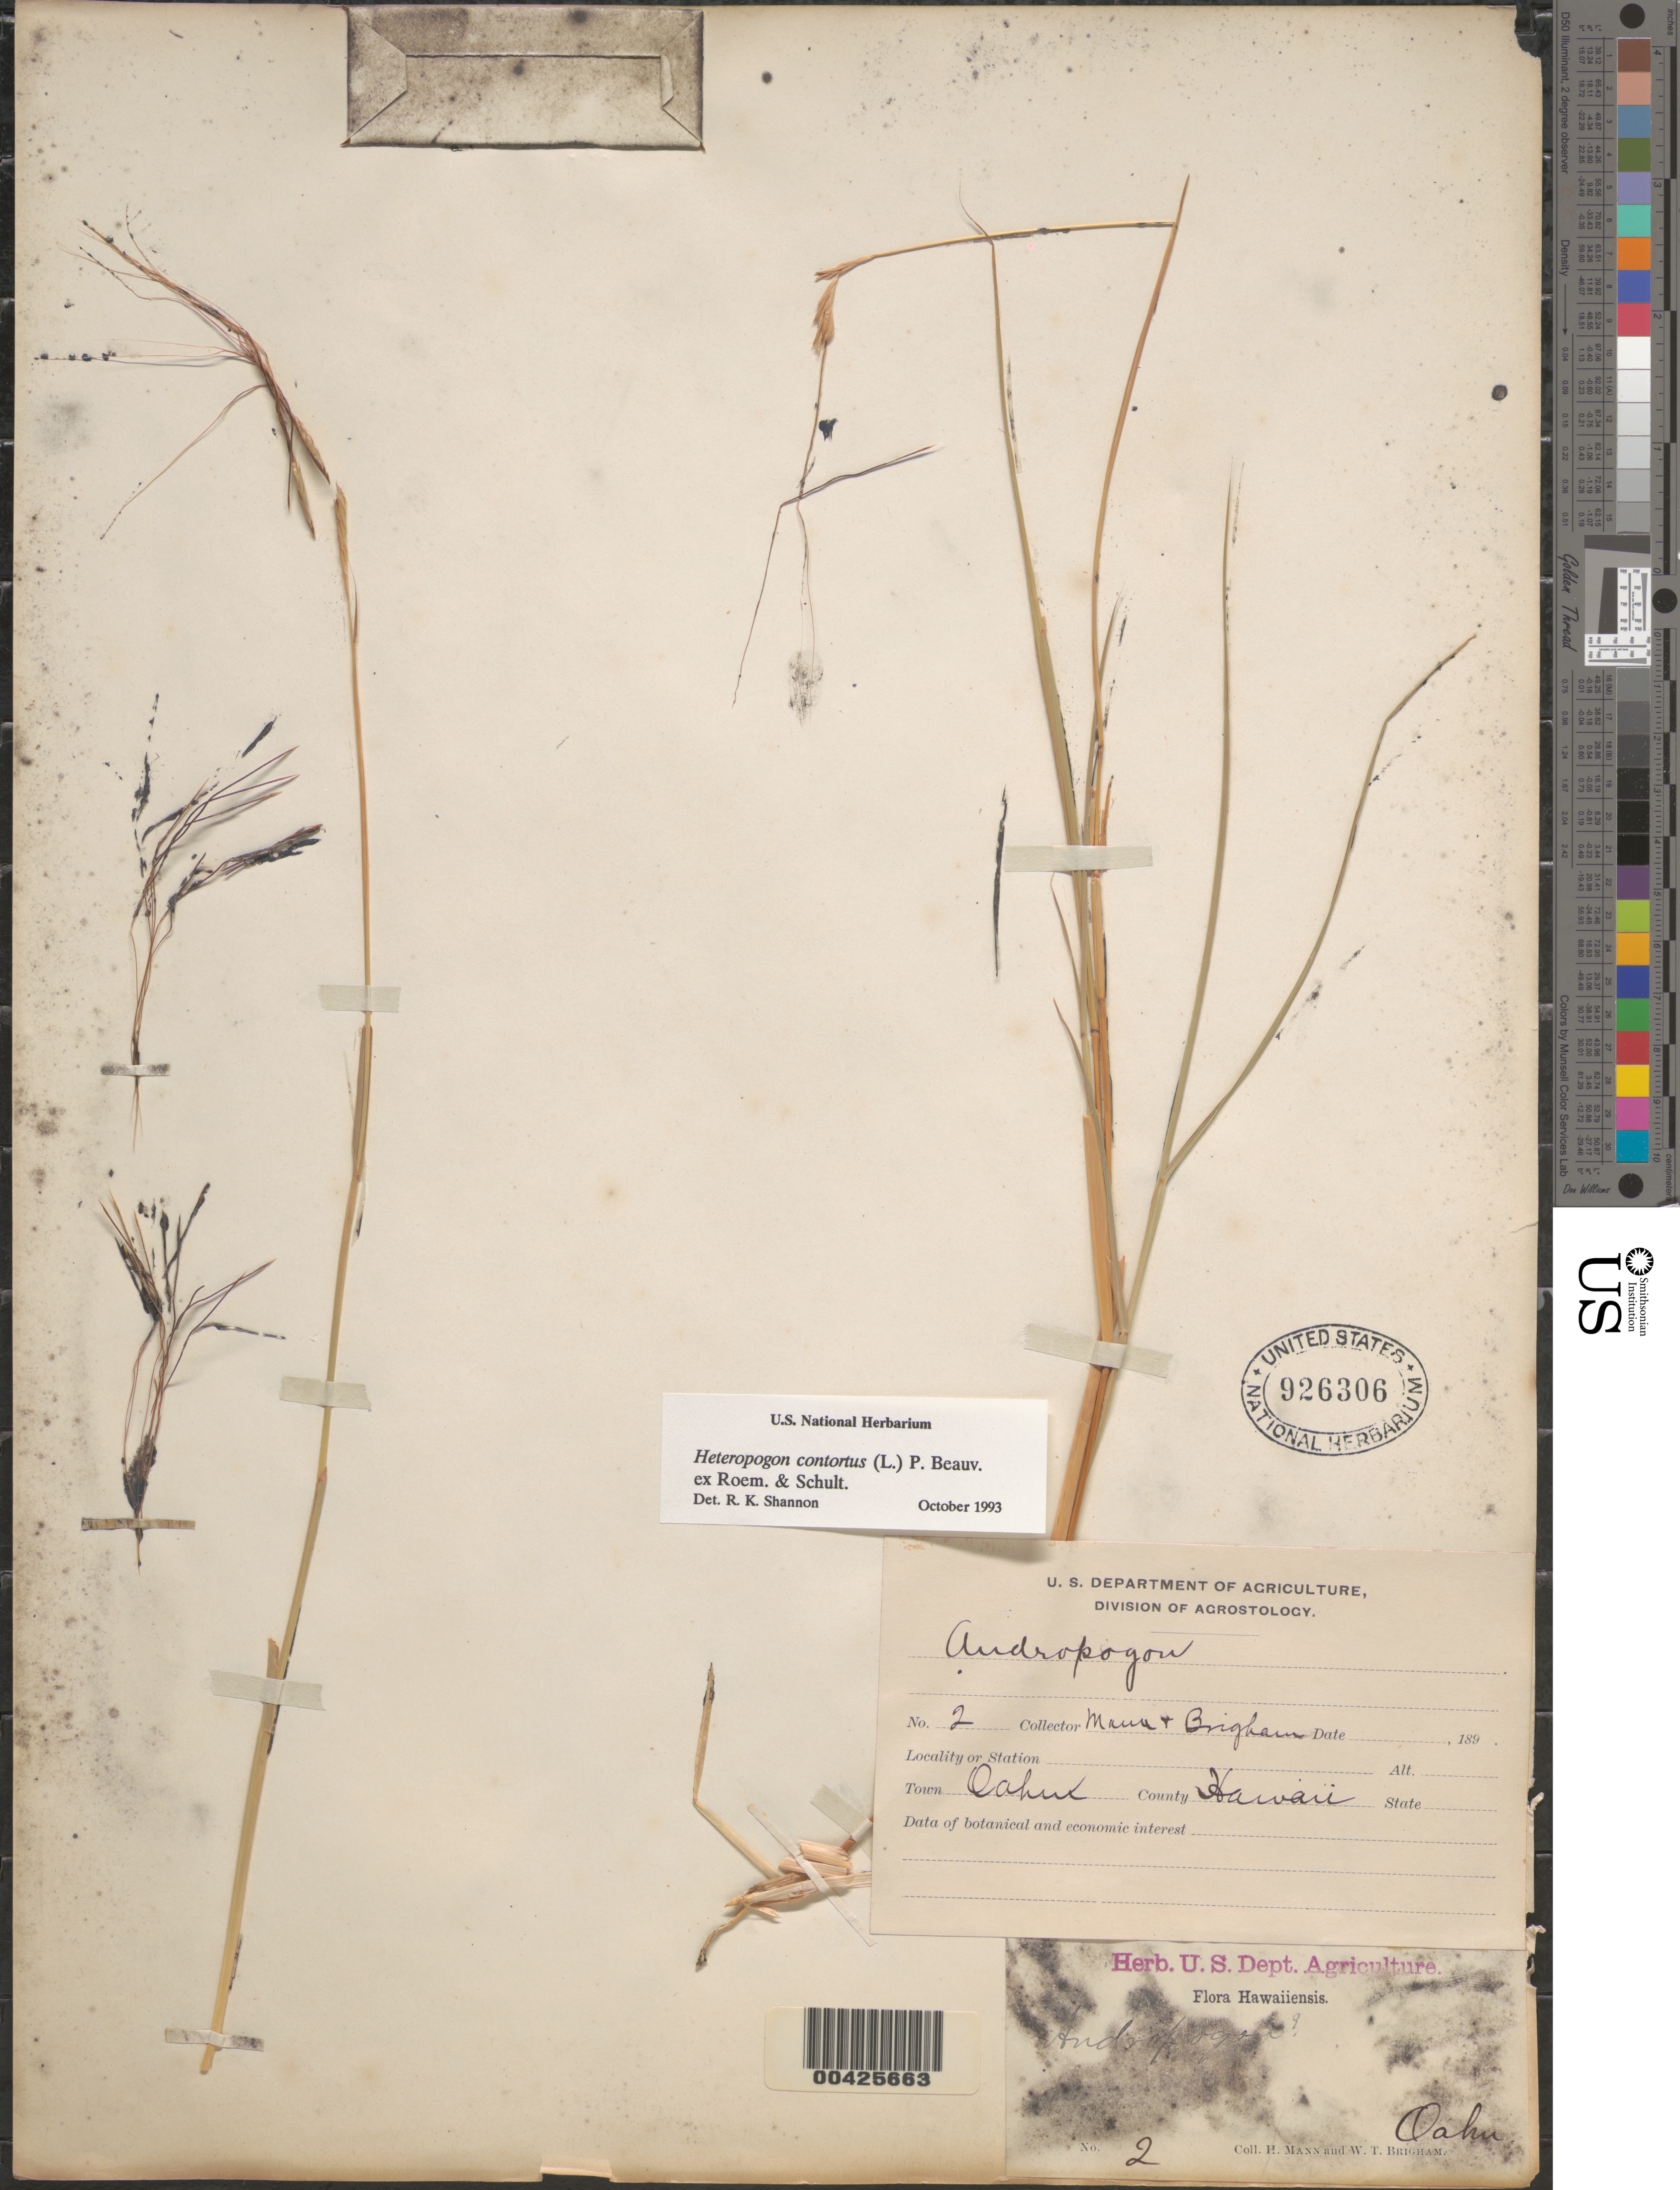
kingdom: Plantae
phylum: Tracheophyta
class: Liliopsida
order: Poales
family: Poaceae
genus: Heteropogon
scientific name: Heteropogon contortus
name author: (L.) P. Beauv. ex Roem. & Schult.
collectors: H. Mann & W. T. Brigham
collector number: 2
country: United States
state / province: Hawaii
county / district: Honolulu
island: Oahu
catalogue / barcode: US 926306